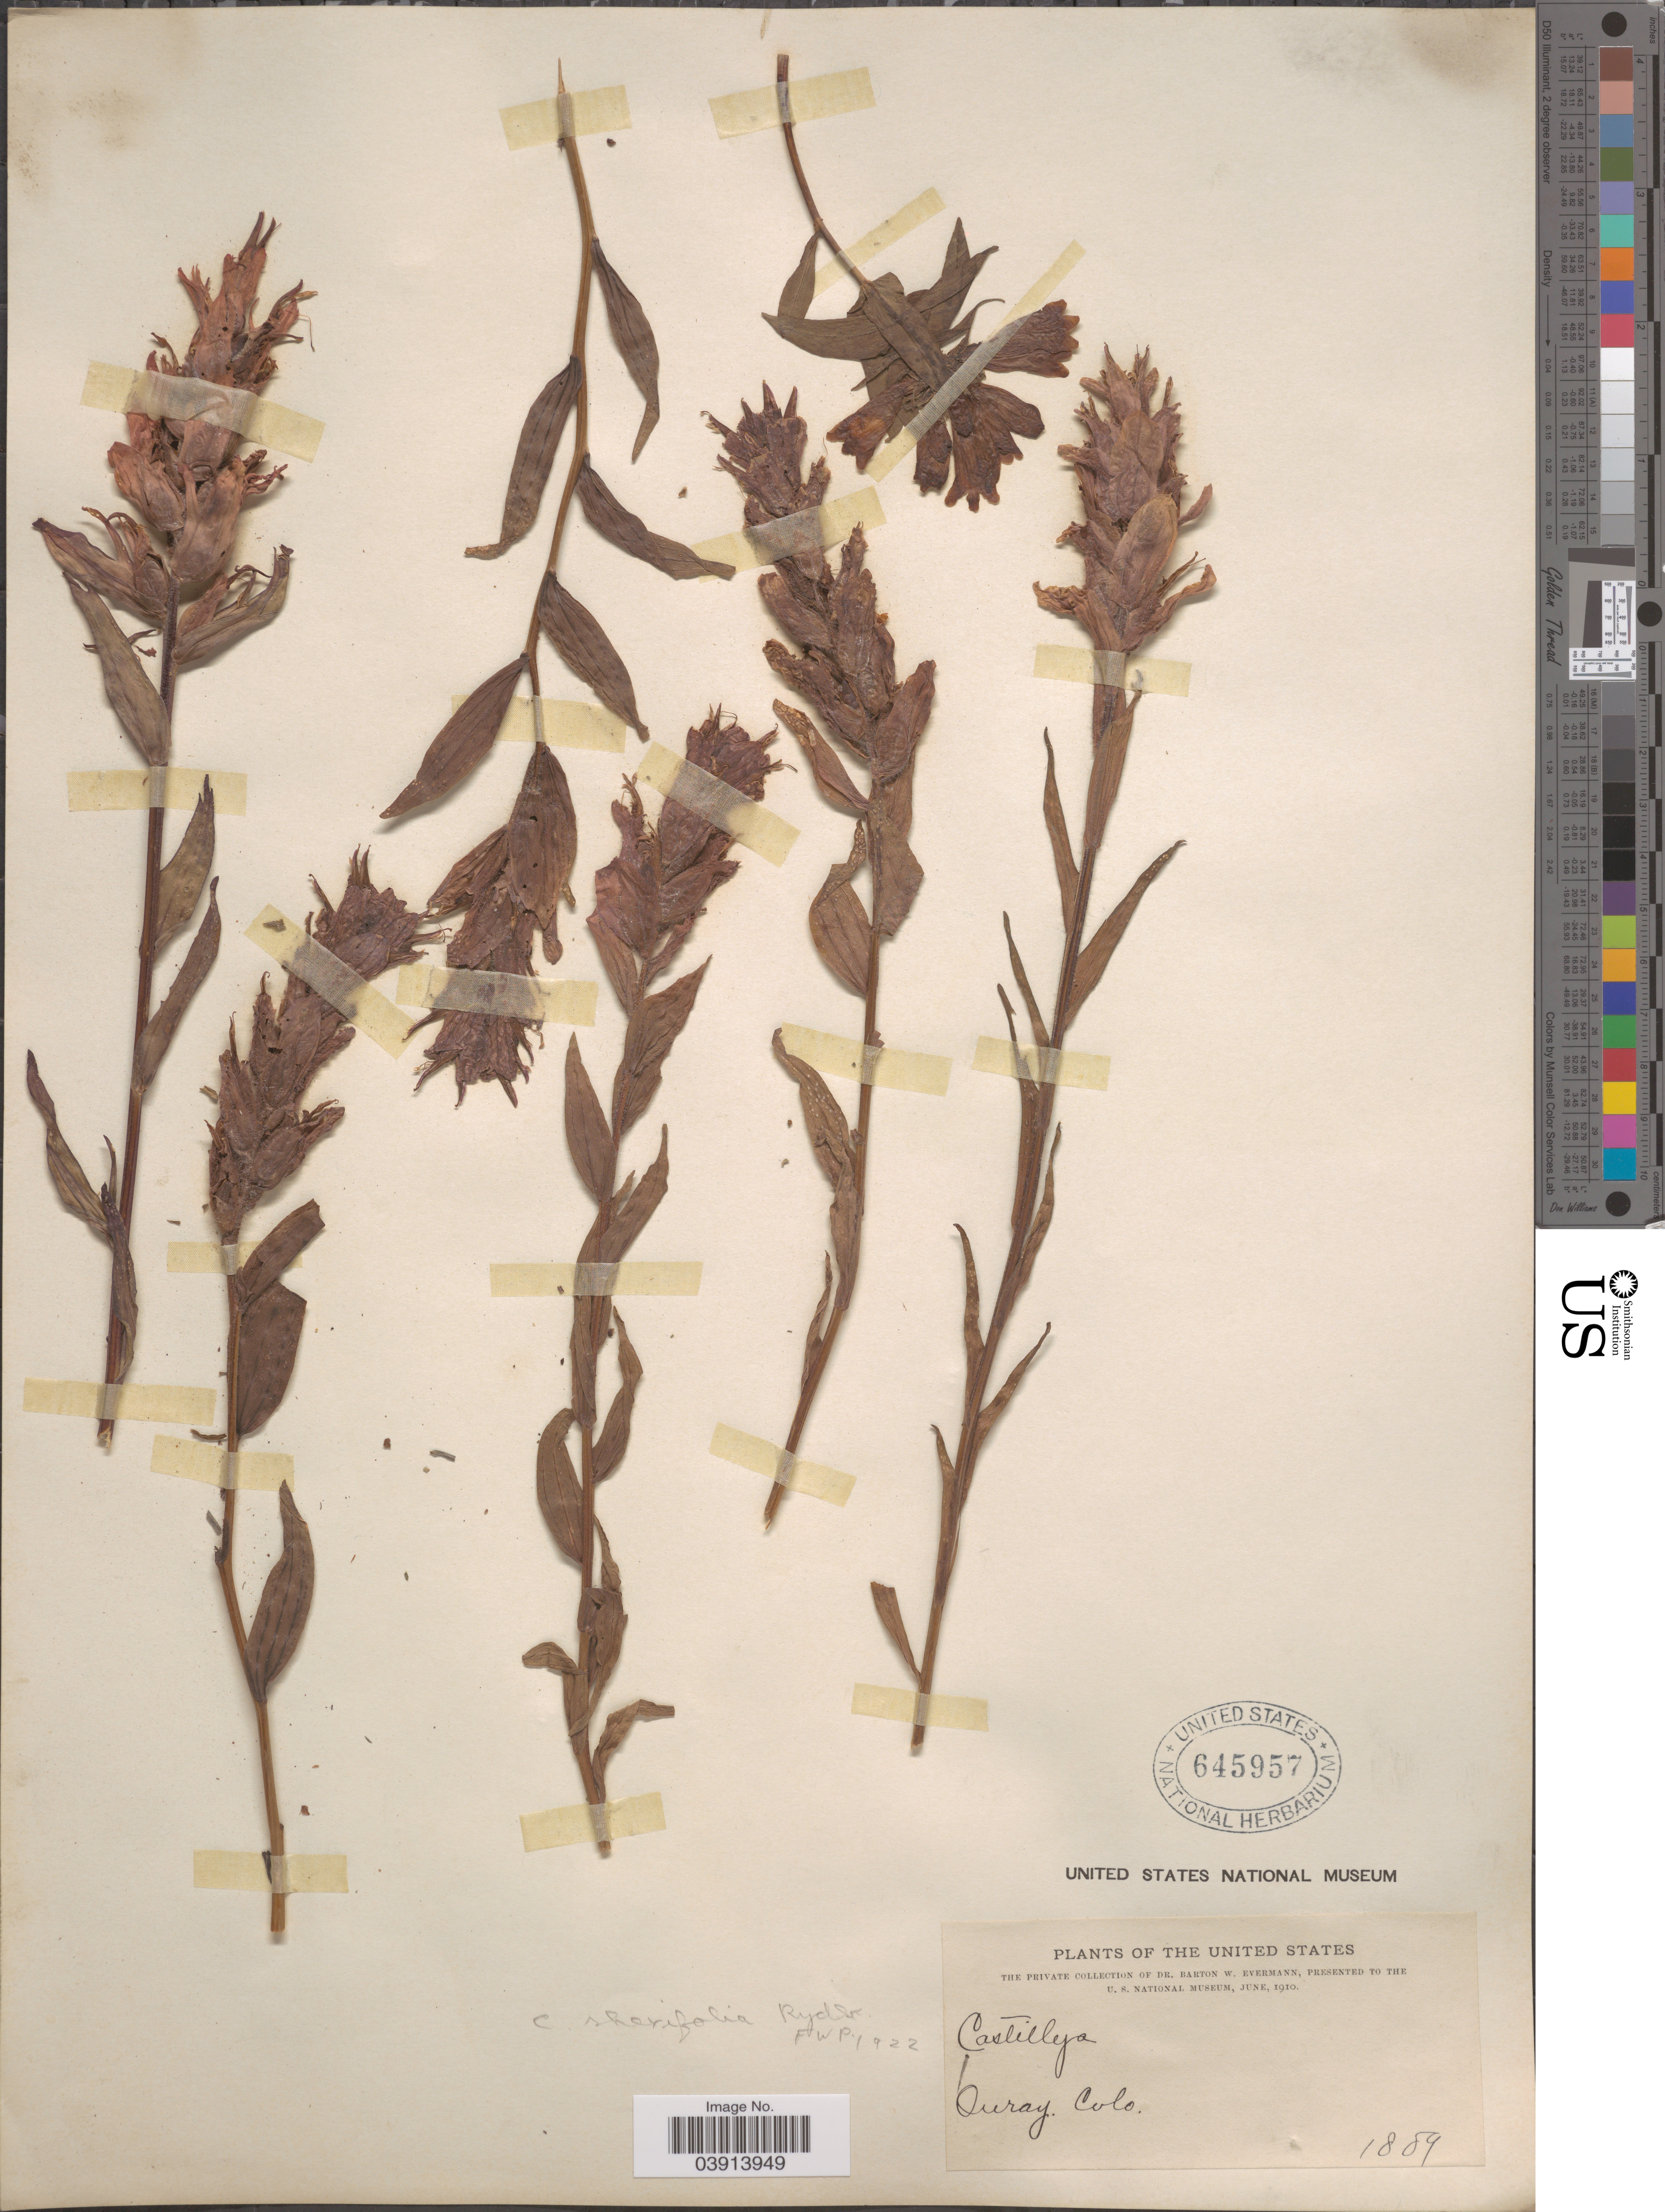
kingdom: Plantae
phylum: Tracheophyta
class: Magnoliopsida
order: Lamiales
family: Orobanchaceae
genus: Castilleja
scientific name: Castilleja rhexiifolia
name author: Rydb.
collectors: B. W. Evermann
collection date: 1889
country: United States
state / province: Colorado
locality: Ouray.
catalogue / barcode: US 645957